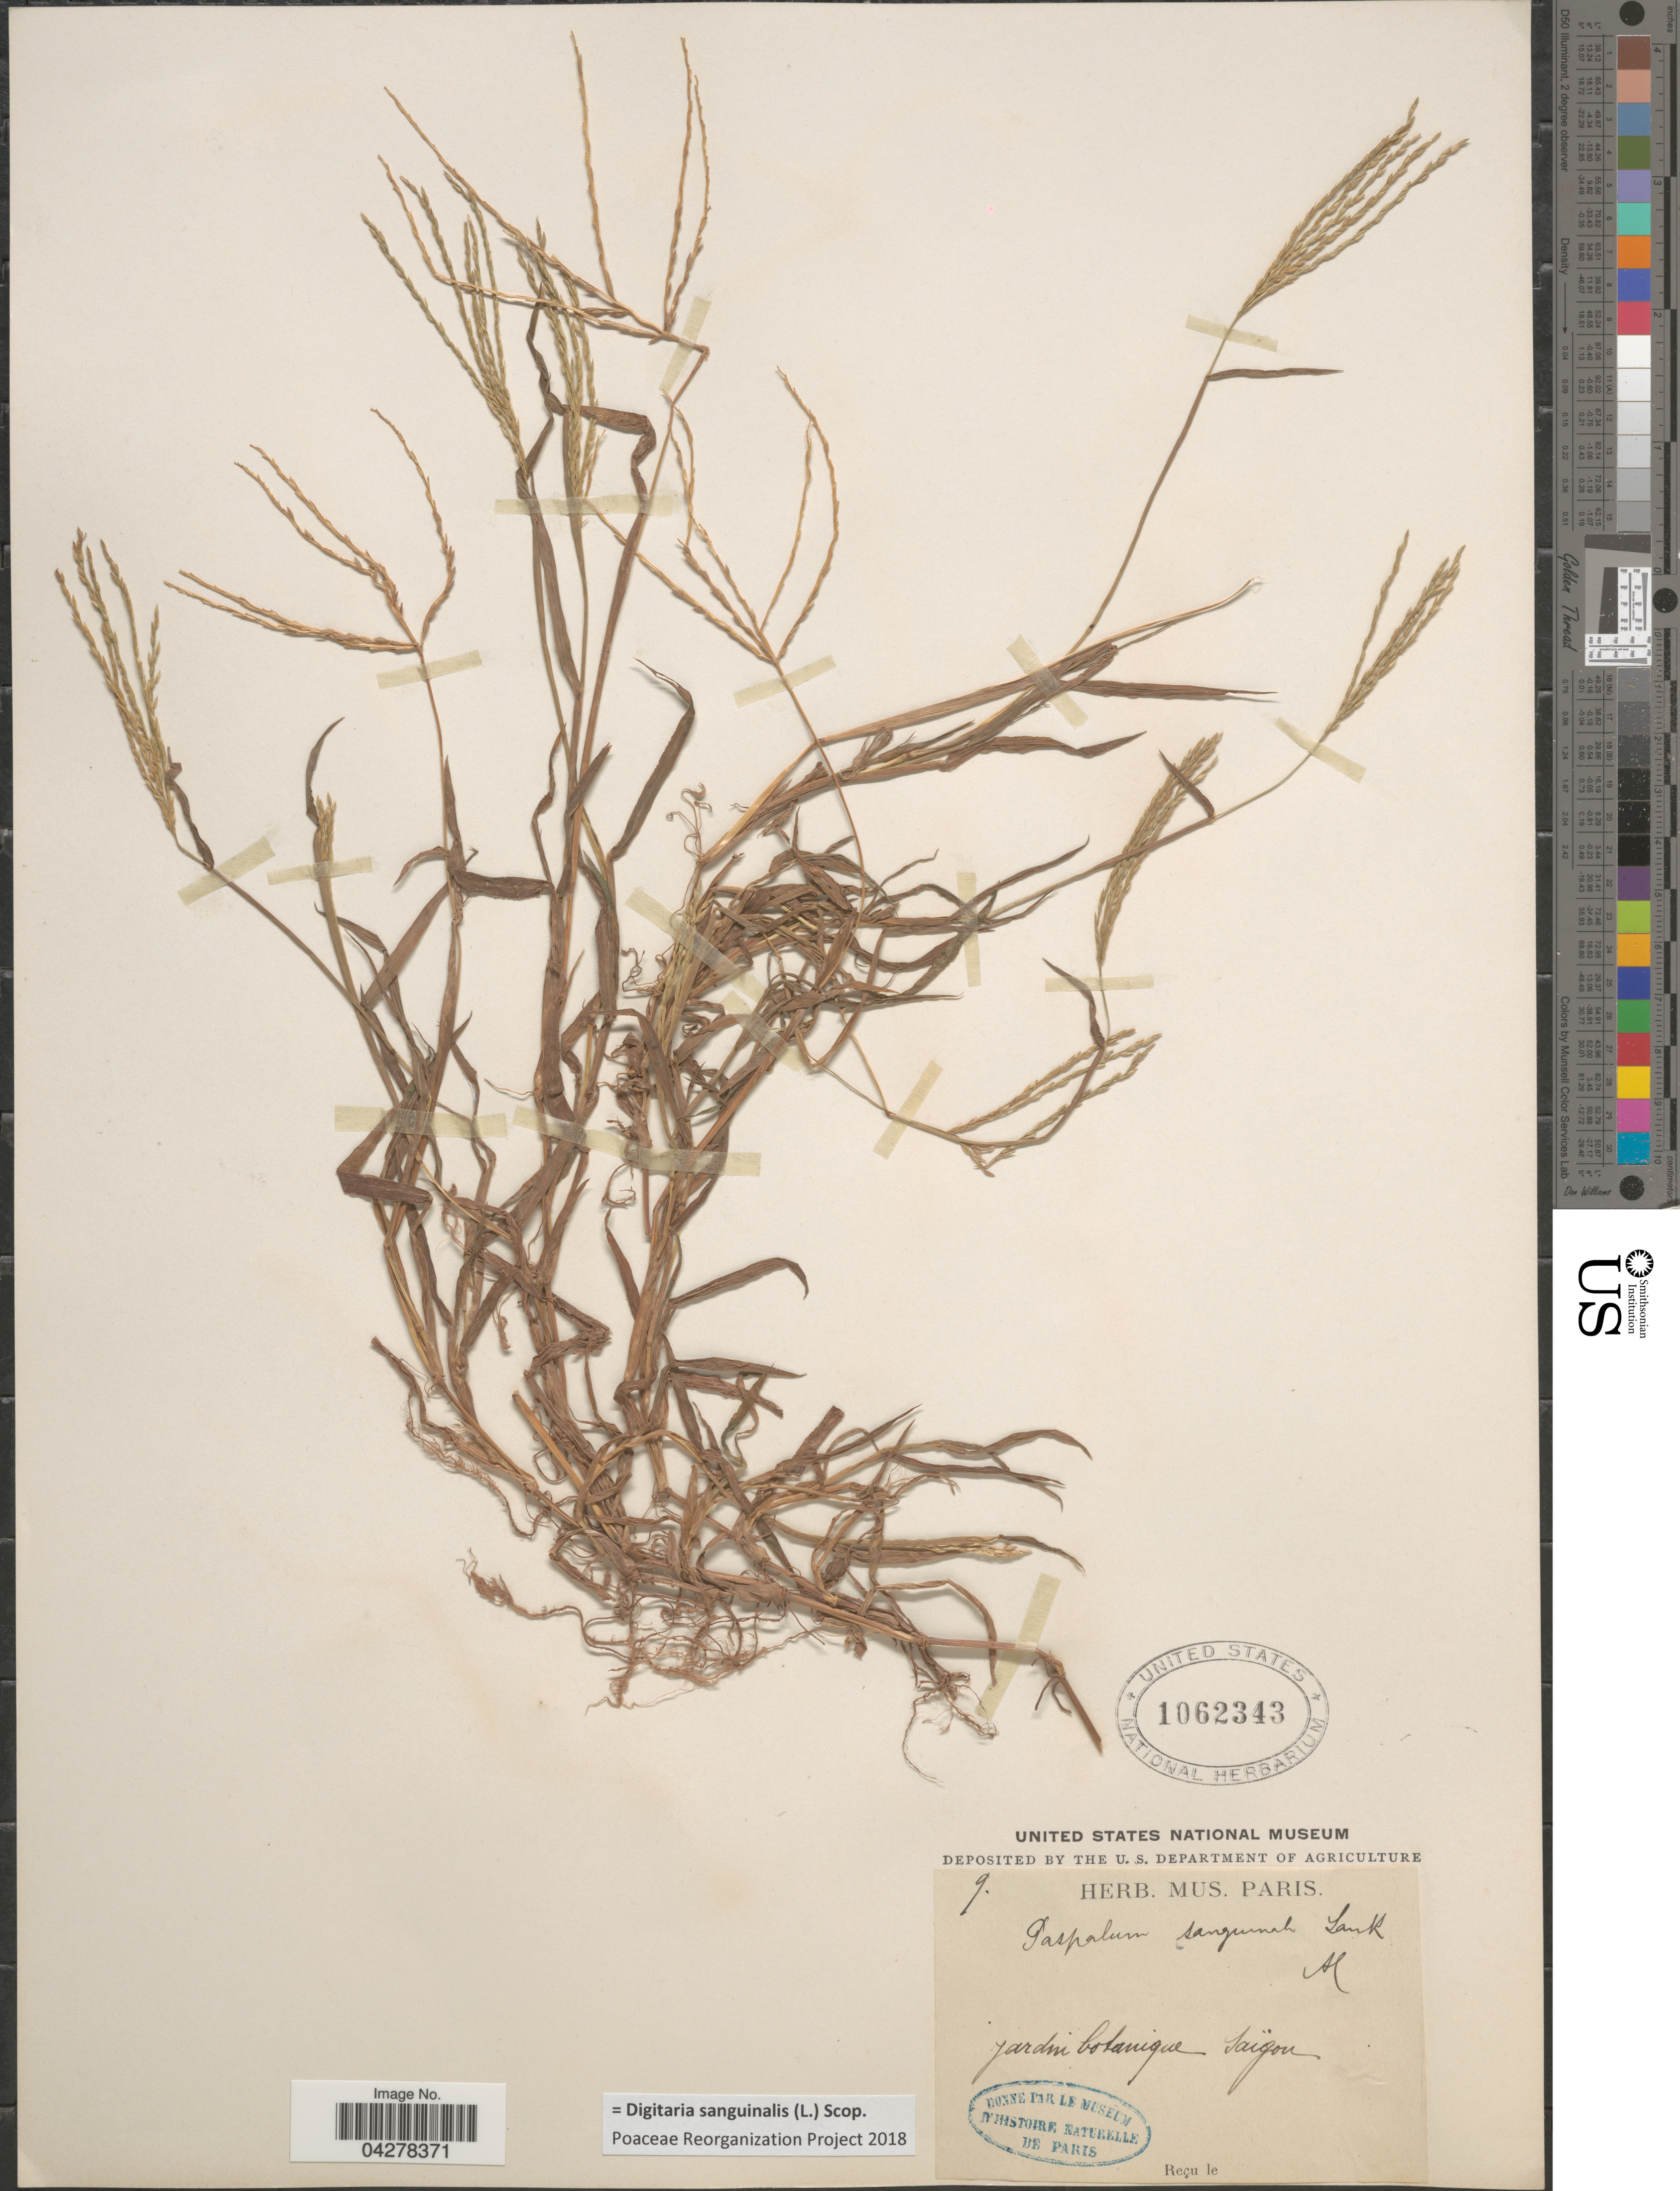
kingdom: Plantae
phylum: Tracheophyta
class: Liliopsida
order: Poales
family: Poaceae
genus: Digitaria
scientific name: Digitaria sanguinalis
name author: (L.) Scop.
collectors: ex herb. Mus. Paris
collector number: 9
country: Vietnam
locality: Jardin botanique de Saïgon.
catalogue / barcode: US 1062343